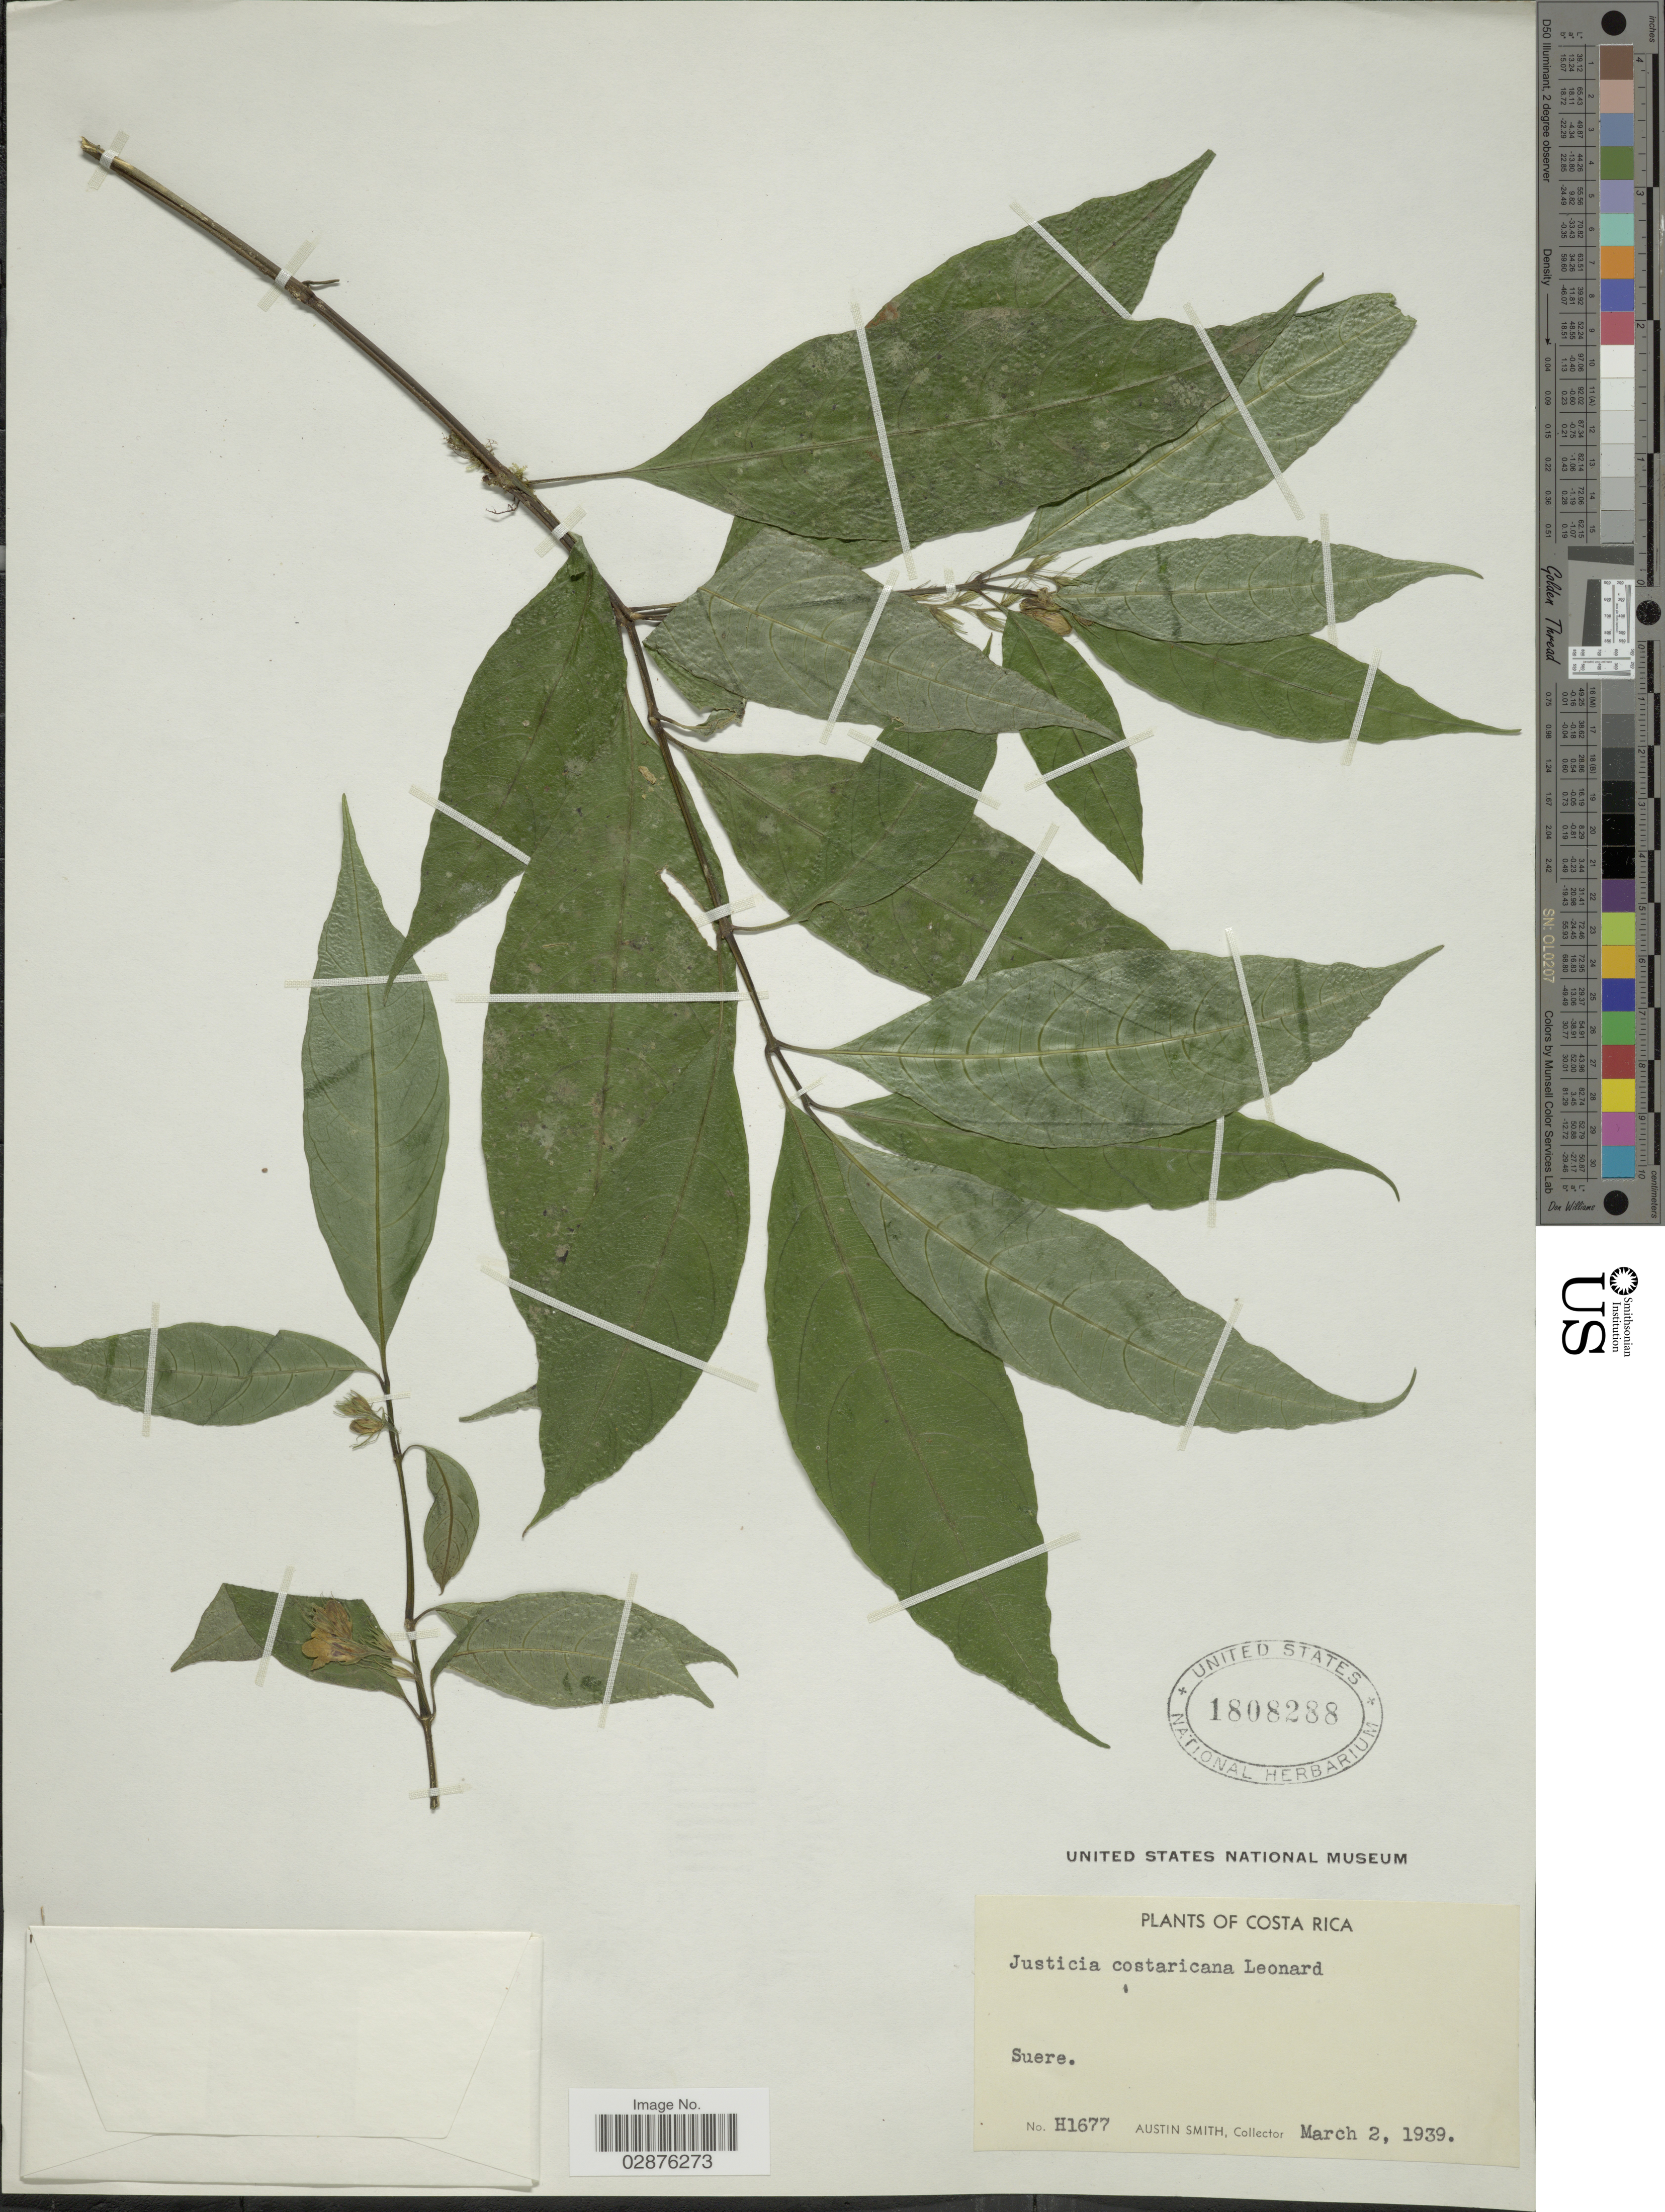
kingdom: Plantae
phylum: Tracheophyta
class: Magnoliopsida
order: Lamiales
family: Acanthaceae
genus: Justicia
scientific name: Justicia costaricana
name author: Leonard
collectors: Aust P. Smith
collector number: H1677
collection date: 1939-03-02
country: Costa Rica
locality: Suere.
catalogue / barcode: US 1808288